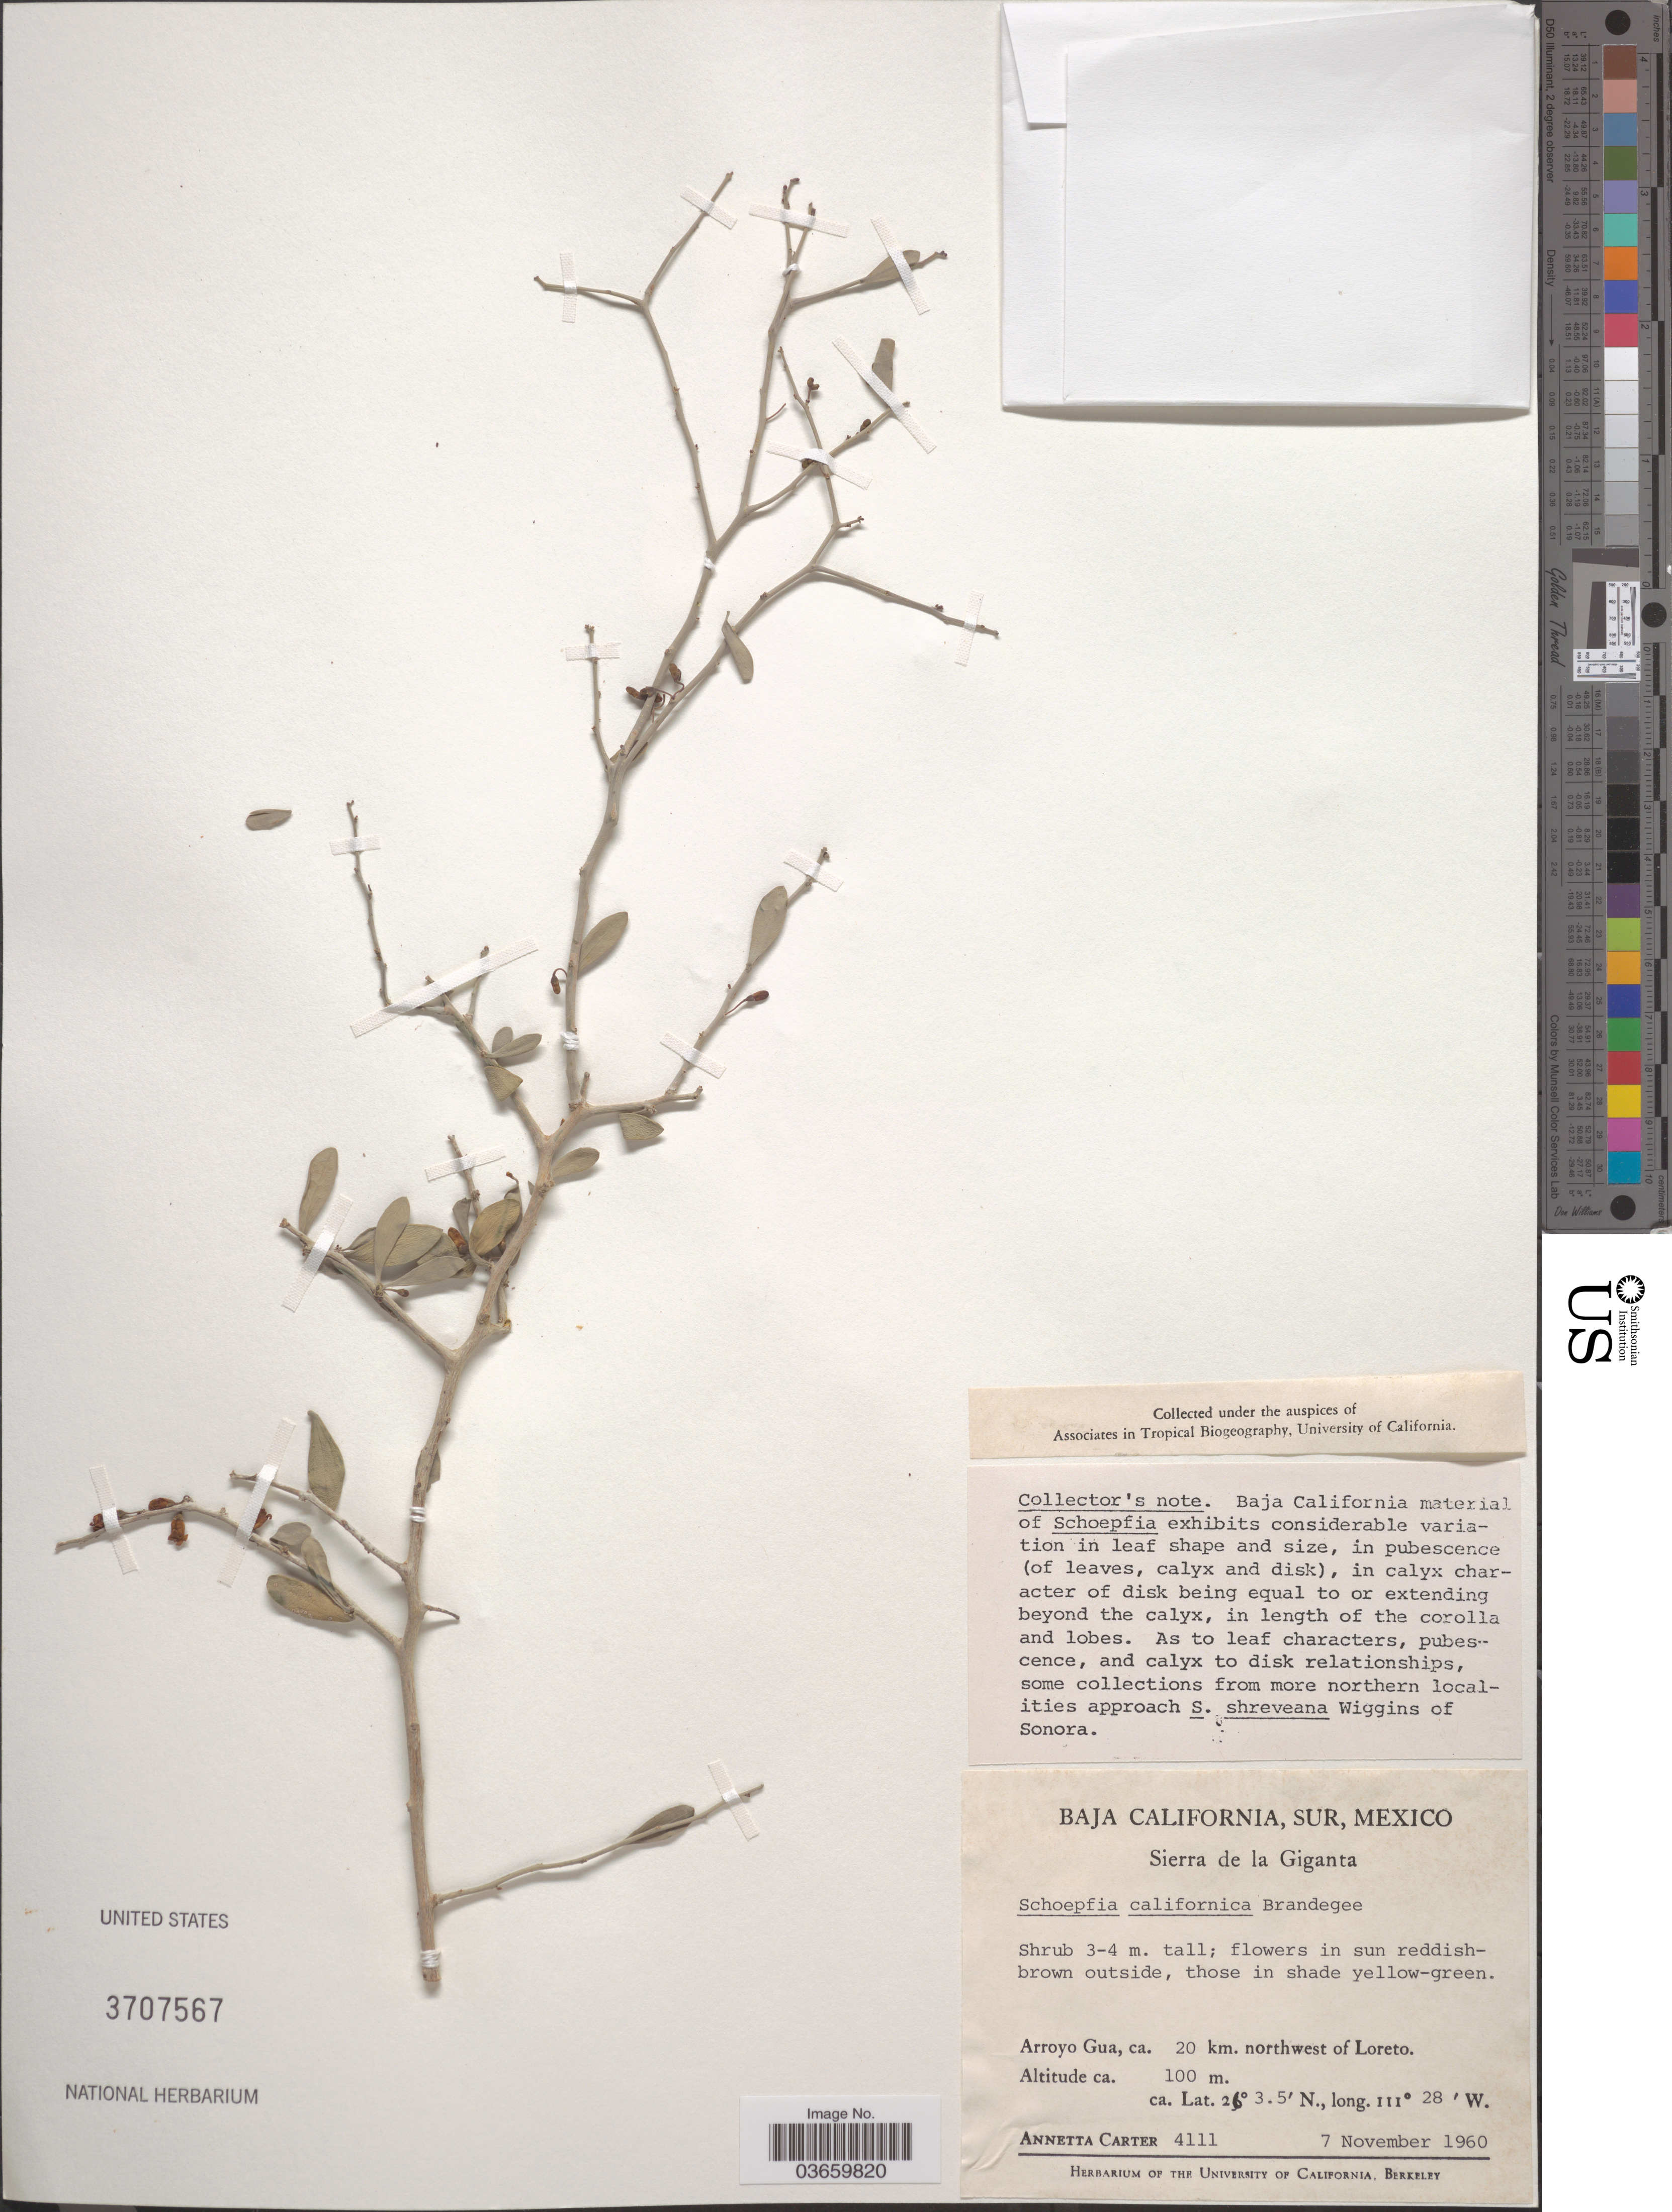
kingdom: Plantae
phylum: Tracheophyta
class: Magnoliopsida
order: Santalales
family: Schoepfiaceae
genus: Schoepfia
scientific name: Schoepfia californica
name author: Brandegee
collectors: A. Carter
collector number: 4111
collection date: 1960-11-07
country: Mexico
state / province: Baja California Sur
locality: Sierra de la Giganta. Wiggins of Sonora. [unsure placement] Arroyo Gua, ca. 20 km. northwest of Loreto.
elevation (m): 100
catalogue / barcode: US 3707567